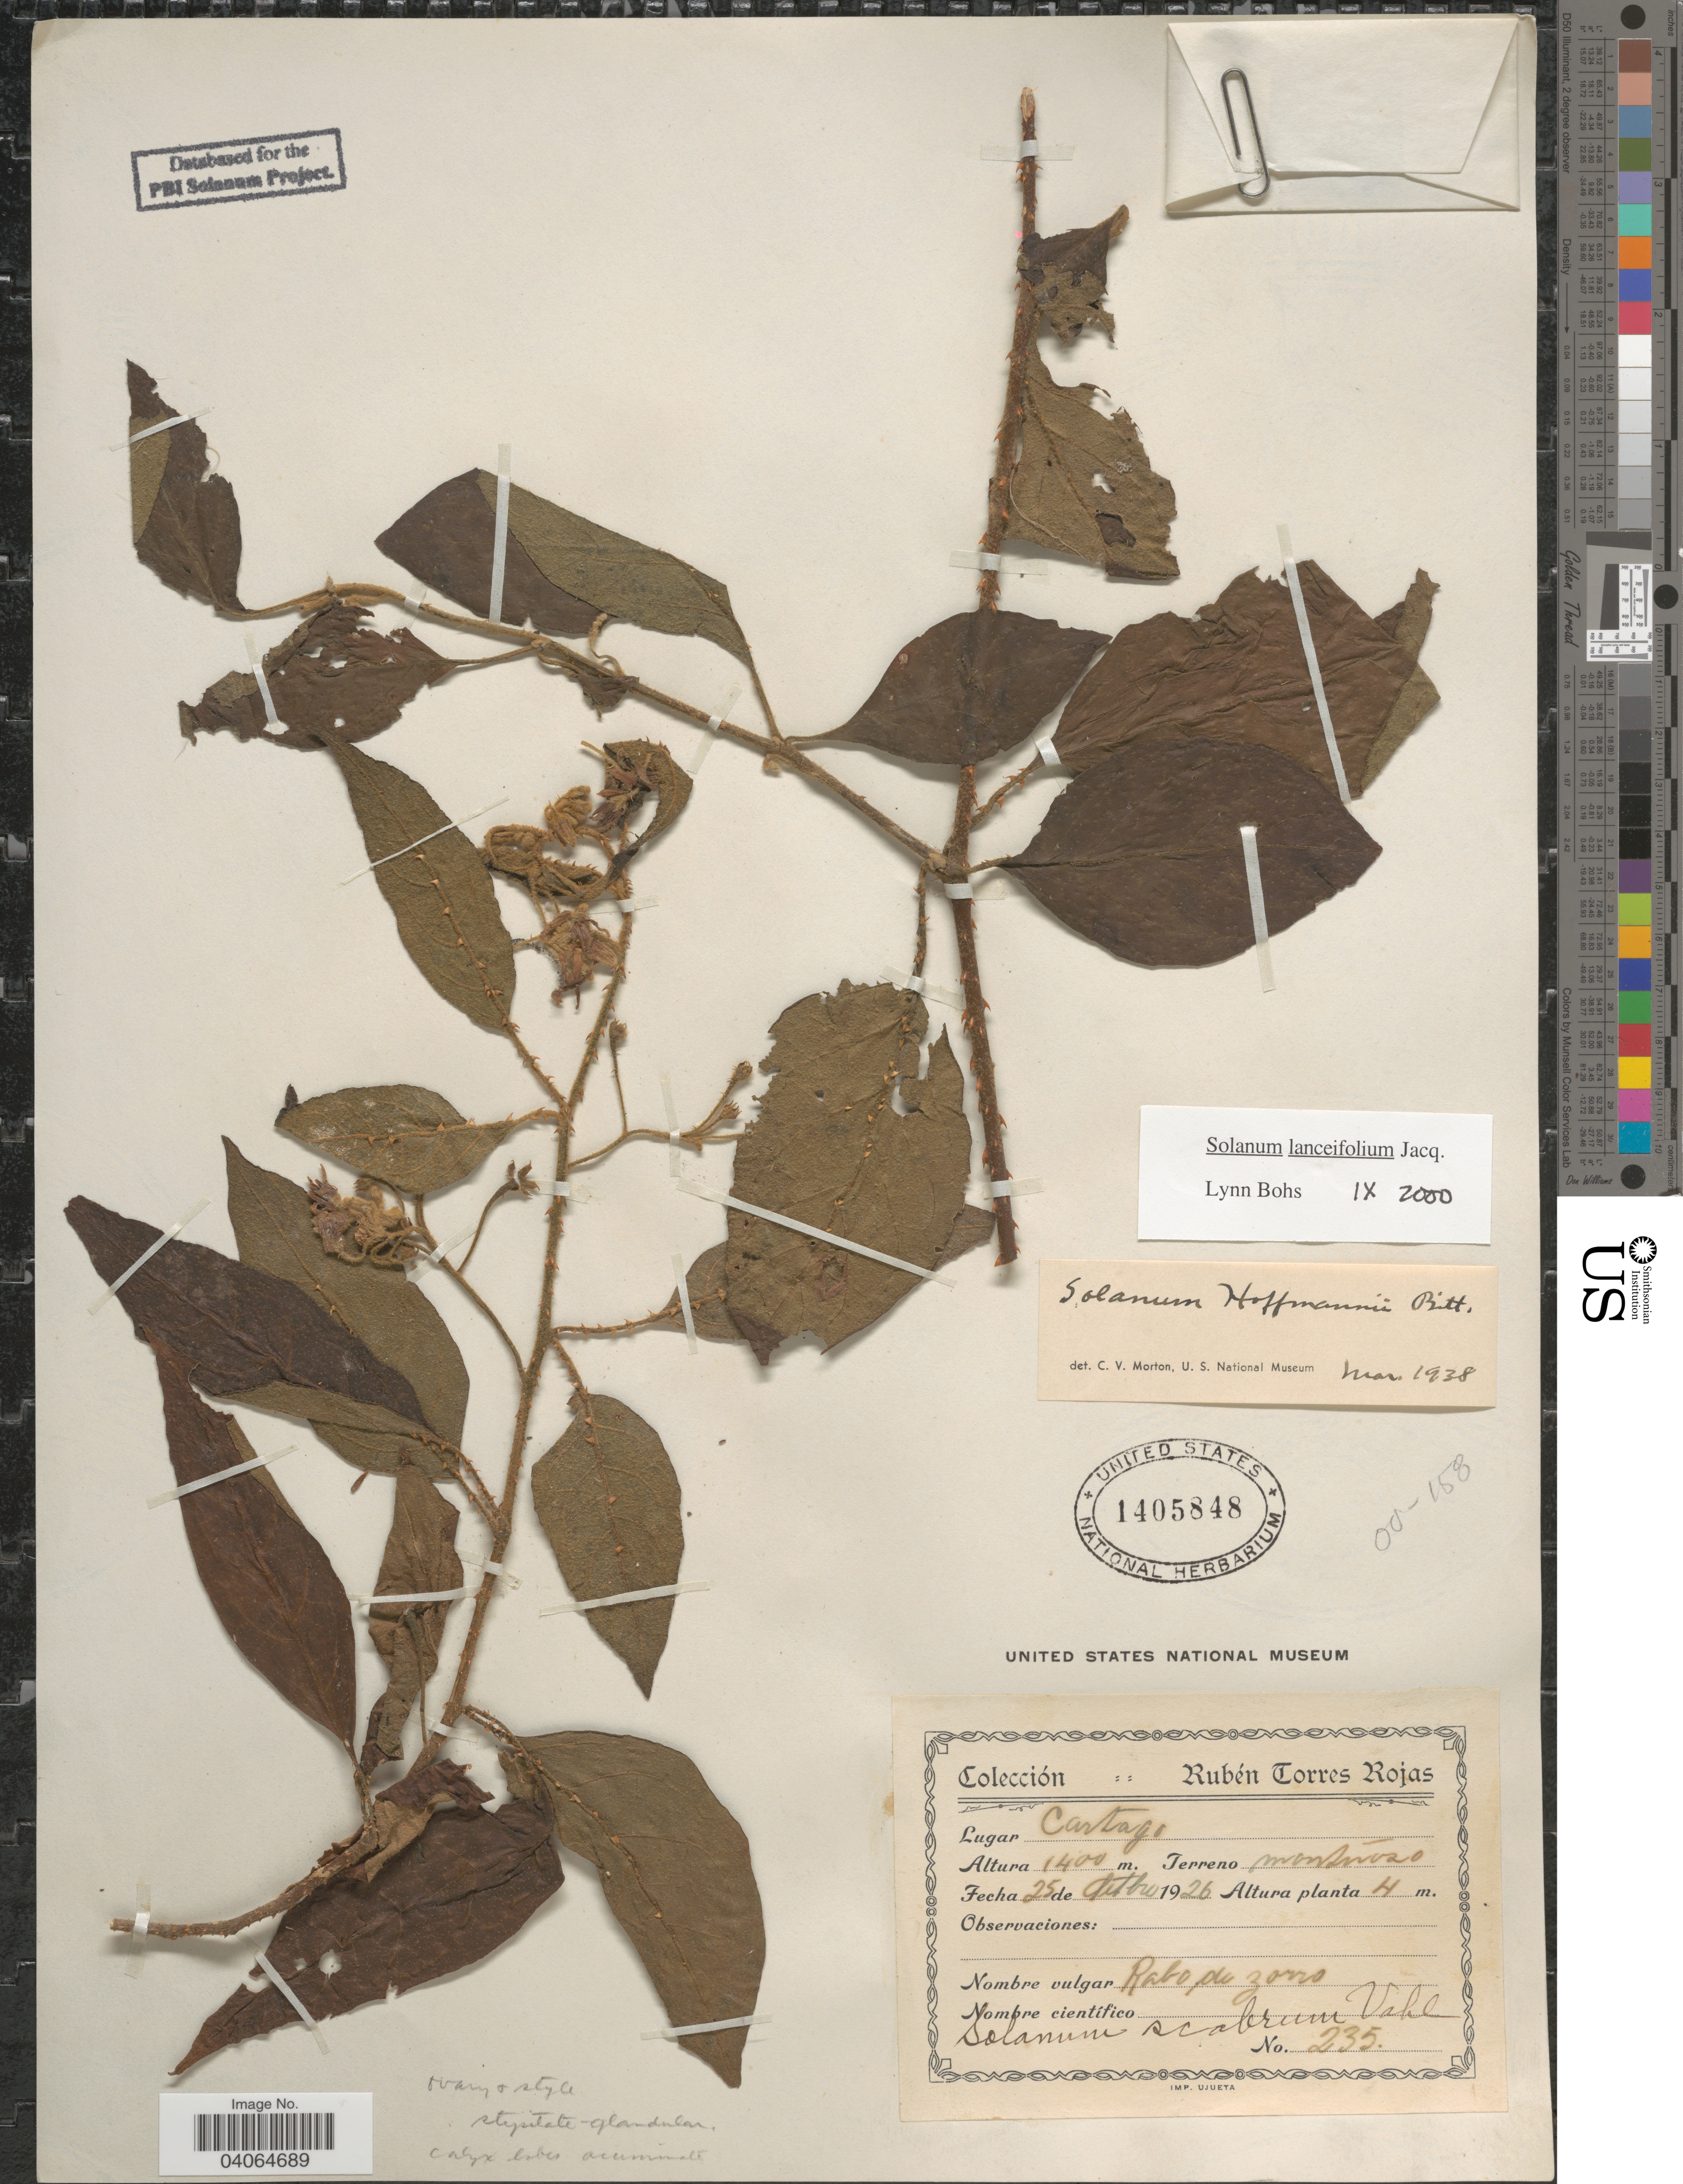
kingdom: Plantae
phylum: Tracheophyta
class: Magnoliopsida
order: Solanales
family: Solanaceae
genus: Solanum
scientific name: Solanum lanceifolium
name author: Jacq.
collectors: R. Torres Rojas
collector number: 235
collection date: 1926-10-25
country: Costa Rica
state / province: Cartago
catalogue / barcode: US 1405848